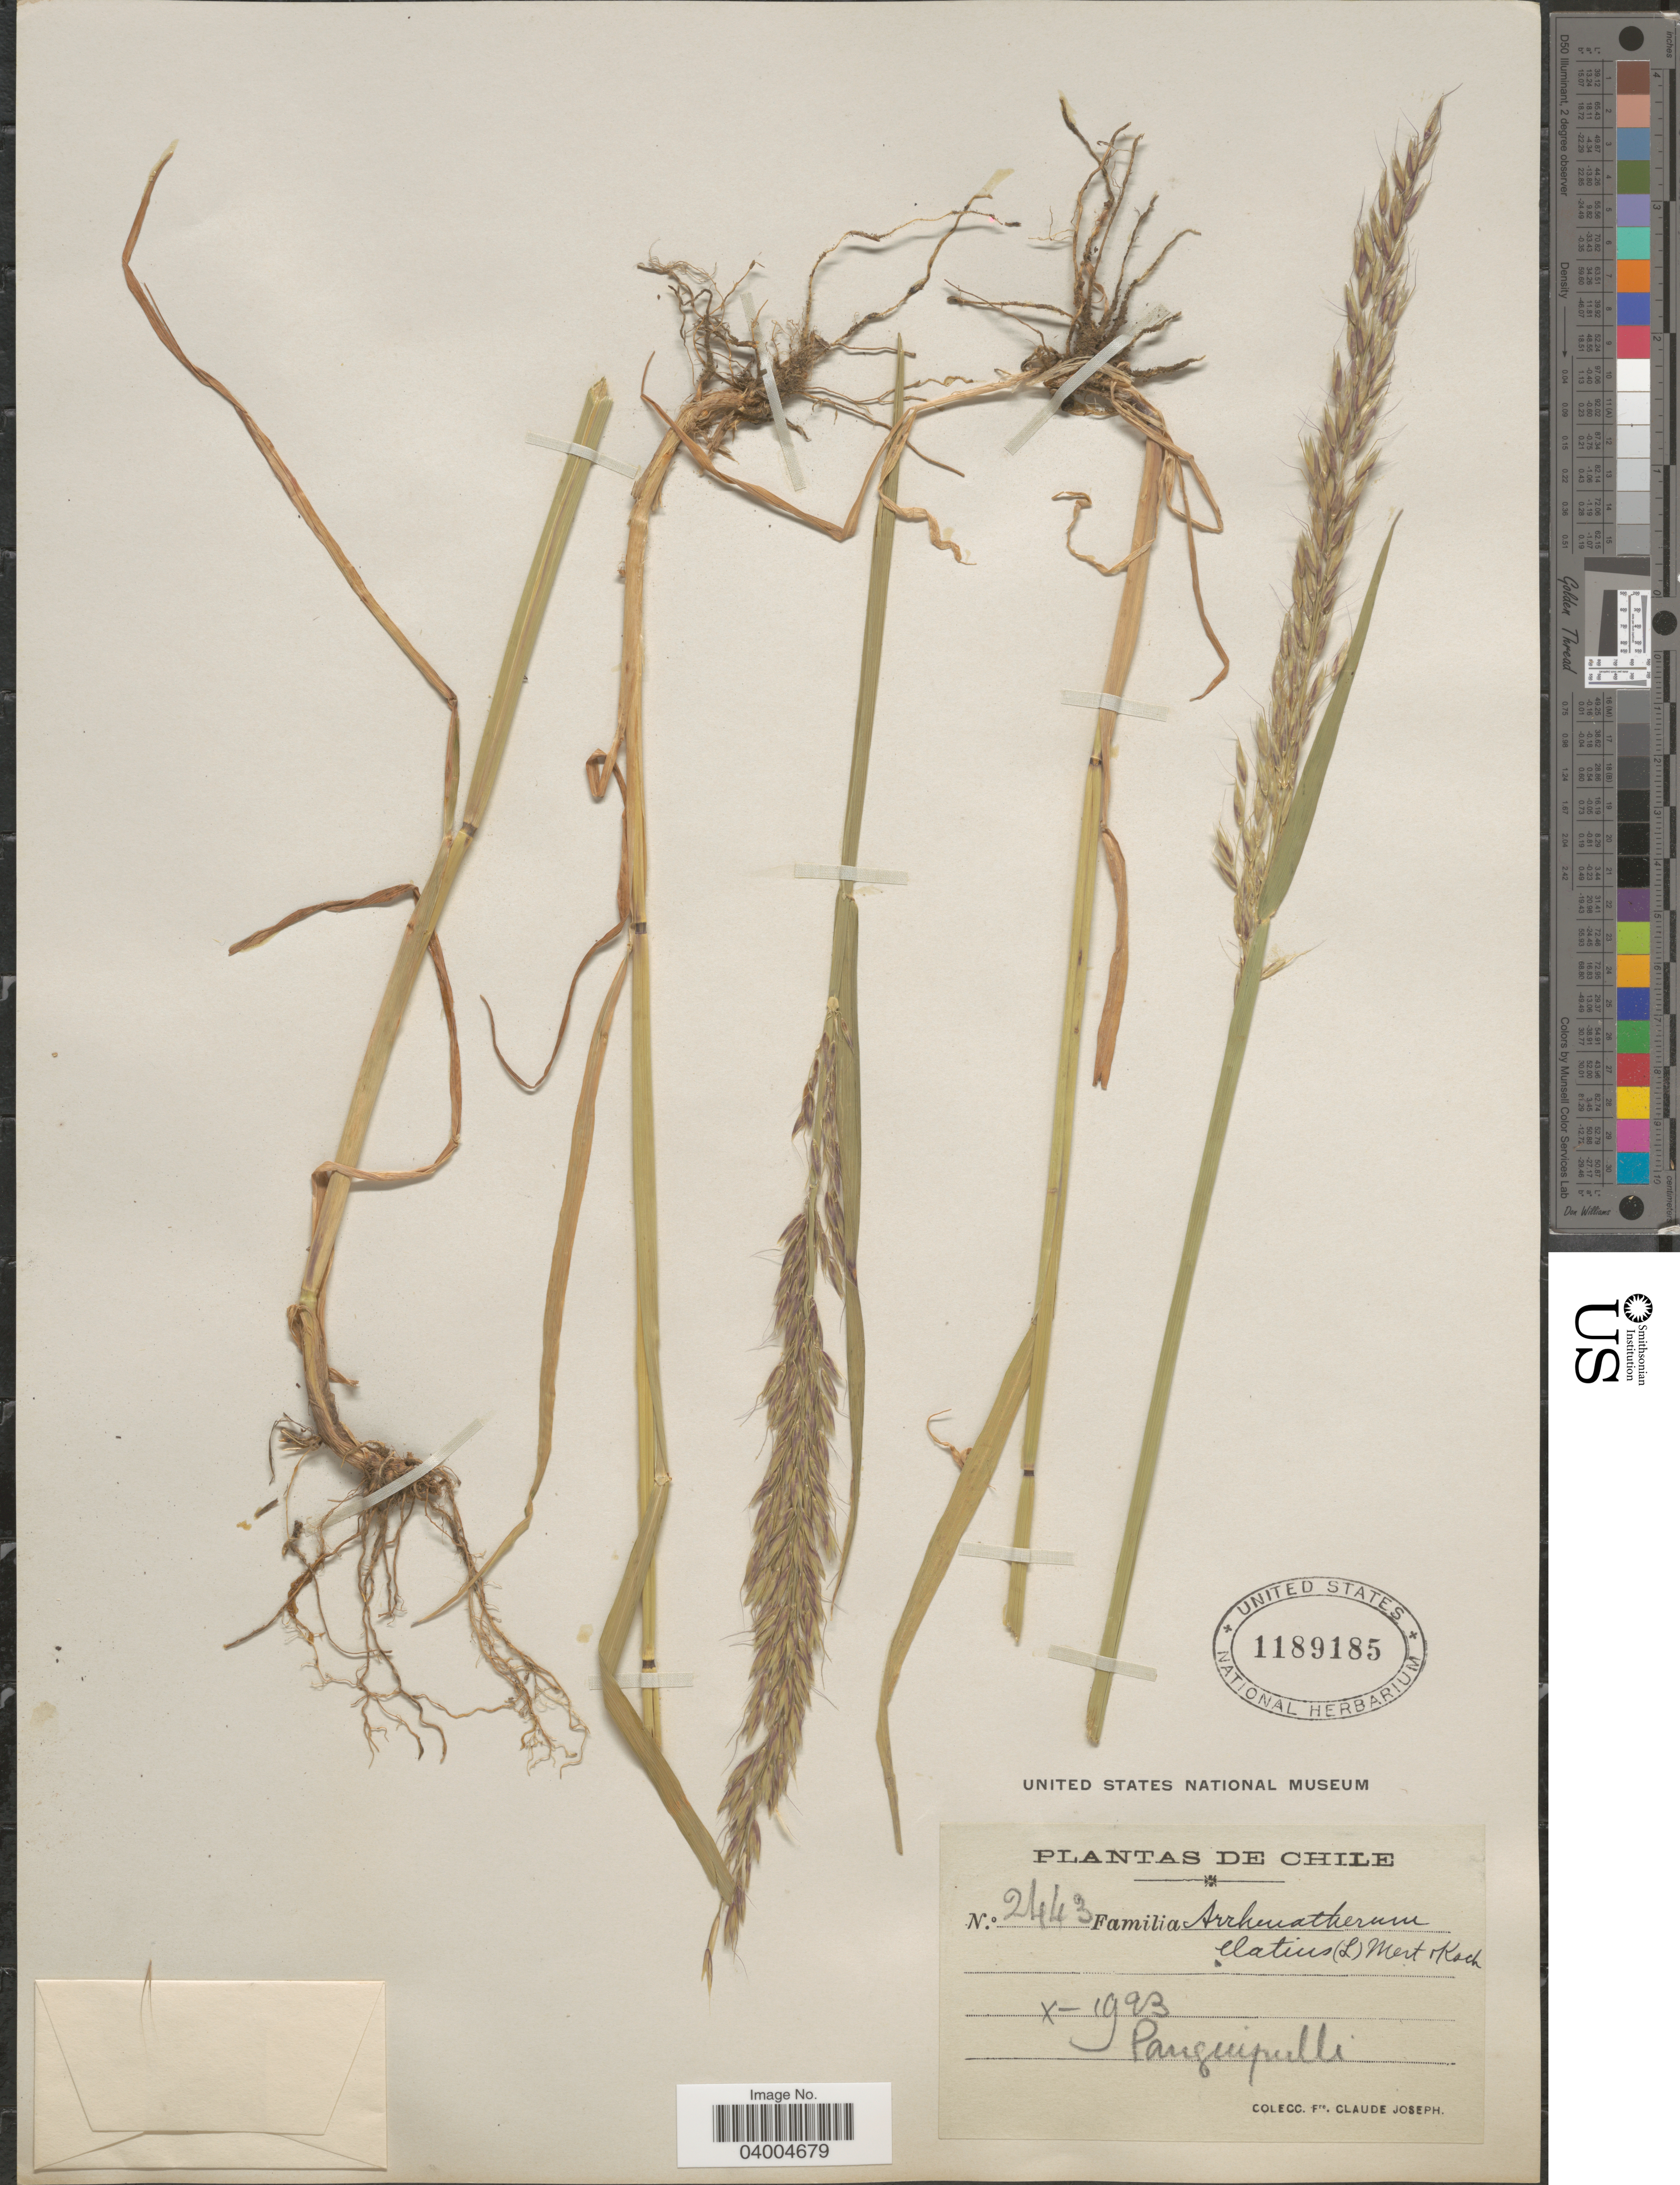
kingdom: Plantae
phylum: Tracheophyta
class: Liliopsida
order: Poales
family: Poaceae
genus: Arrhenatherum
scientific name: Arrhenatherum elatius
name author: (L.) J. Presl & C. Presl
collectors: Bro. Claude-Joseph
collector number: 2443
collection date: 1923-10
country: Chile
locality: Panguipulli.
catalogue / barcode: US 1189185